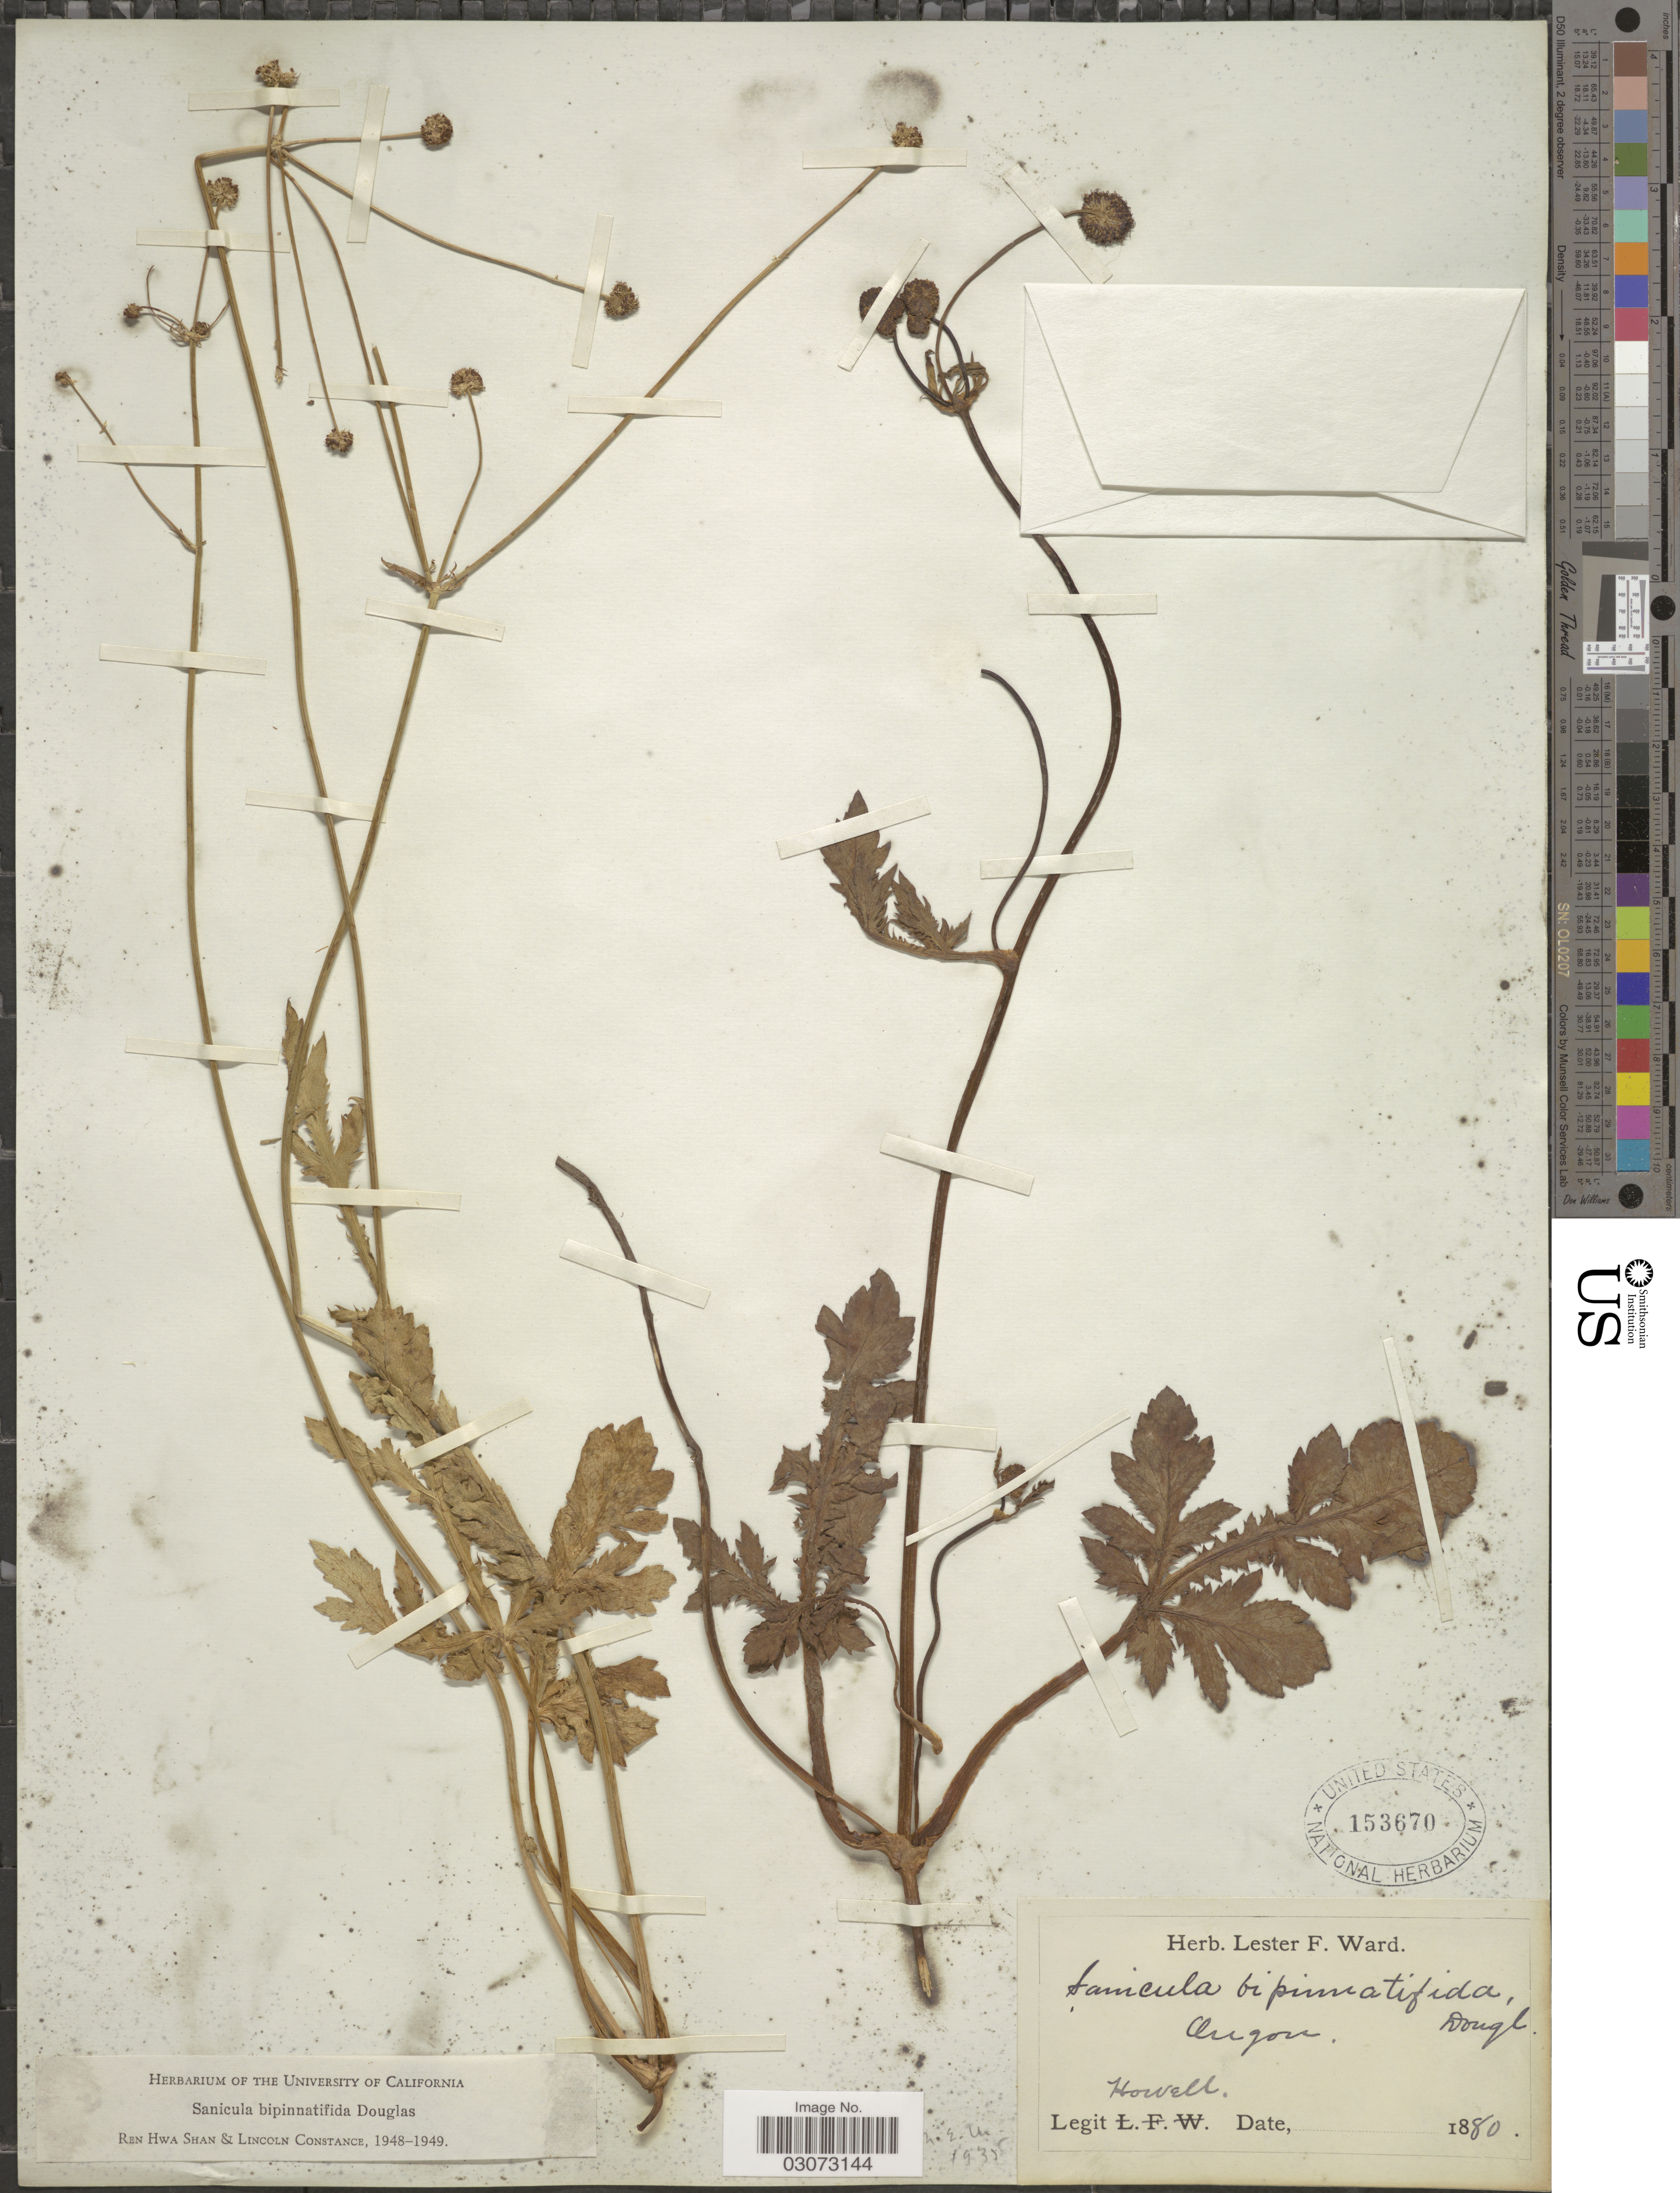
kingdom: Plantae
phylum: Tracheophyta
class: Magnoliopsida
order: Apiales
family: Apiaceae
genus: Sanicula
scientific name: Sanicula bipinnatifida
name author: Douglas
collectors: -. Howell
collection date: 1880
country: United States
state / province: Oregon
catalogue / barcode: US 153670